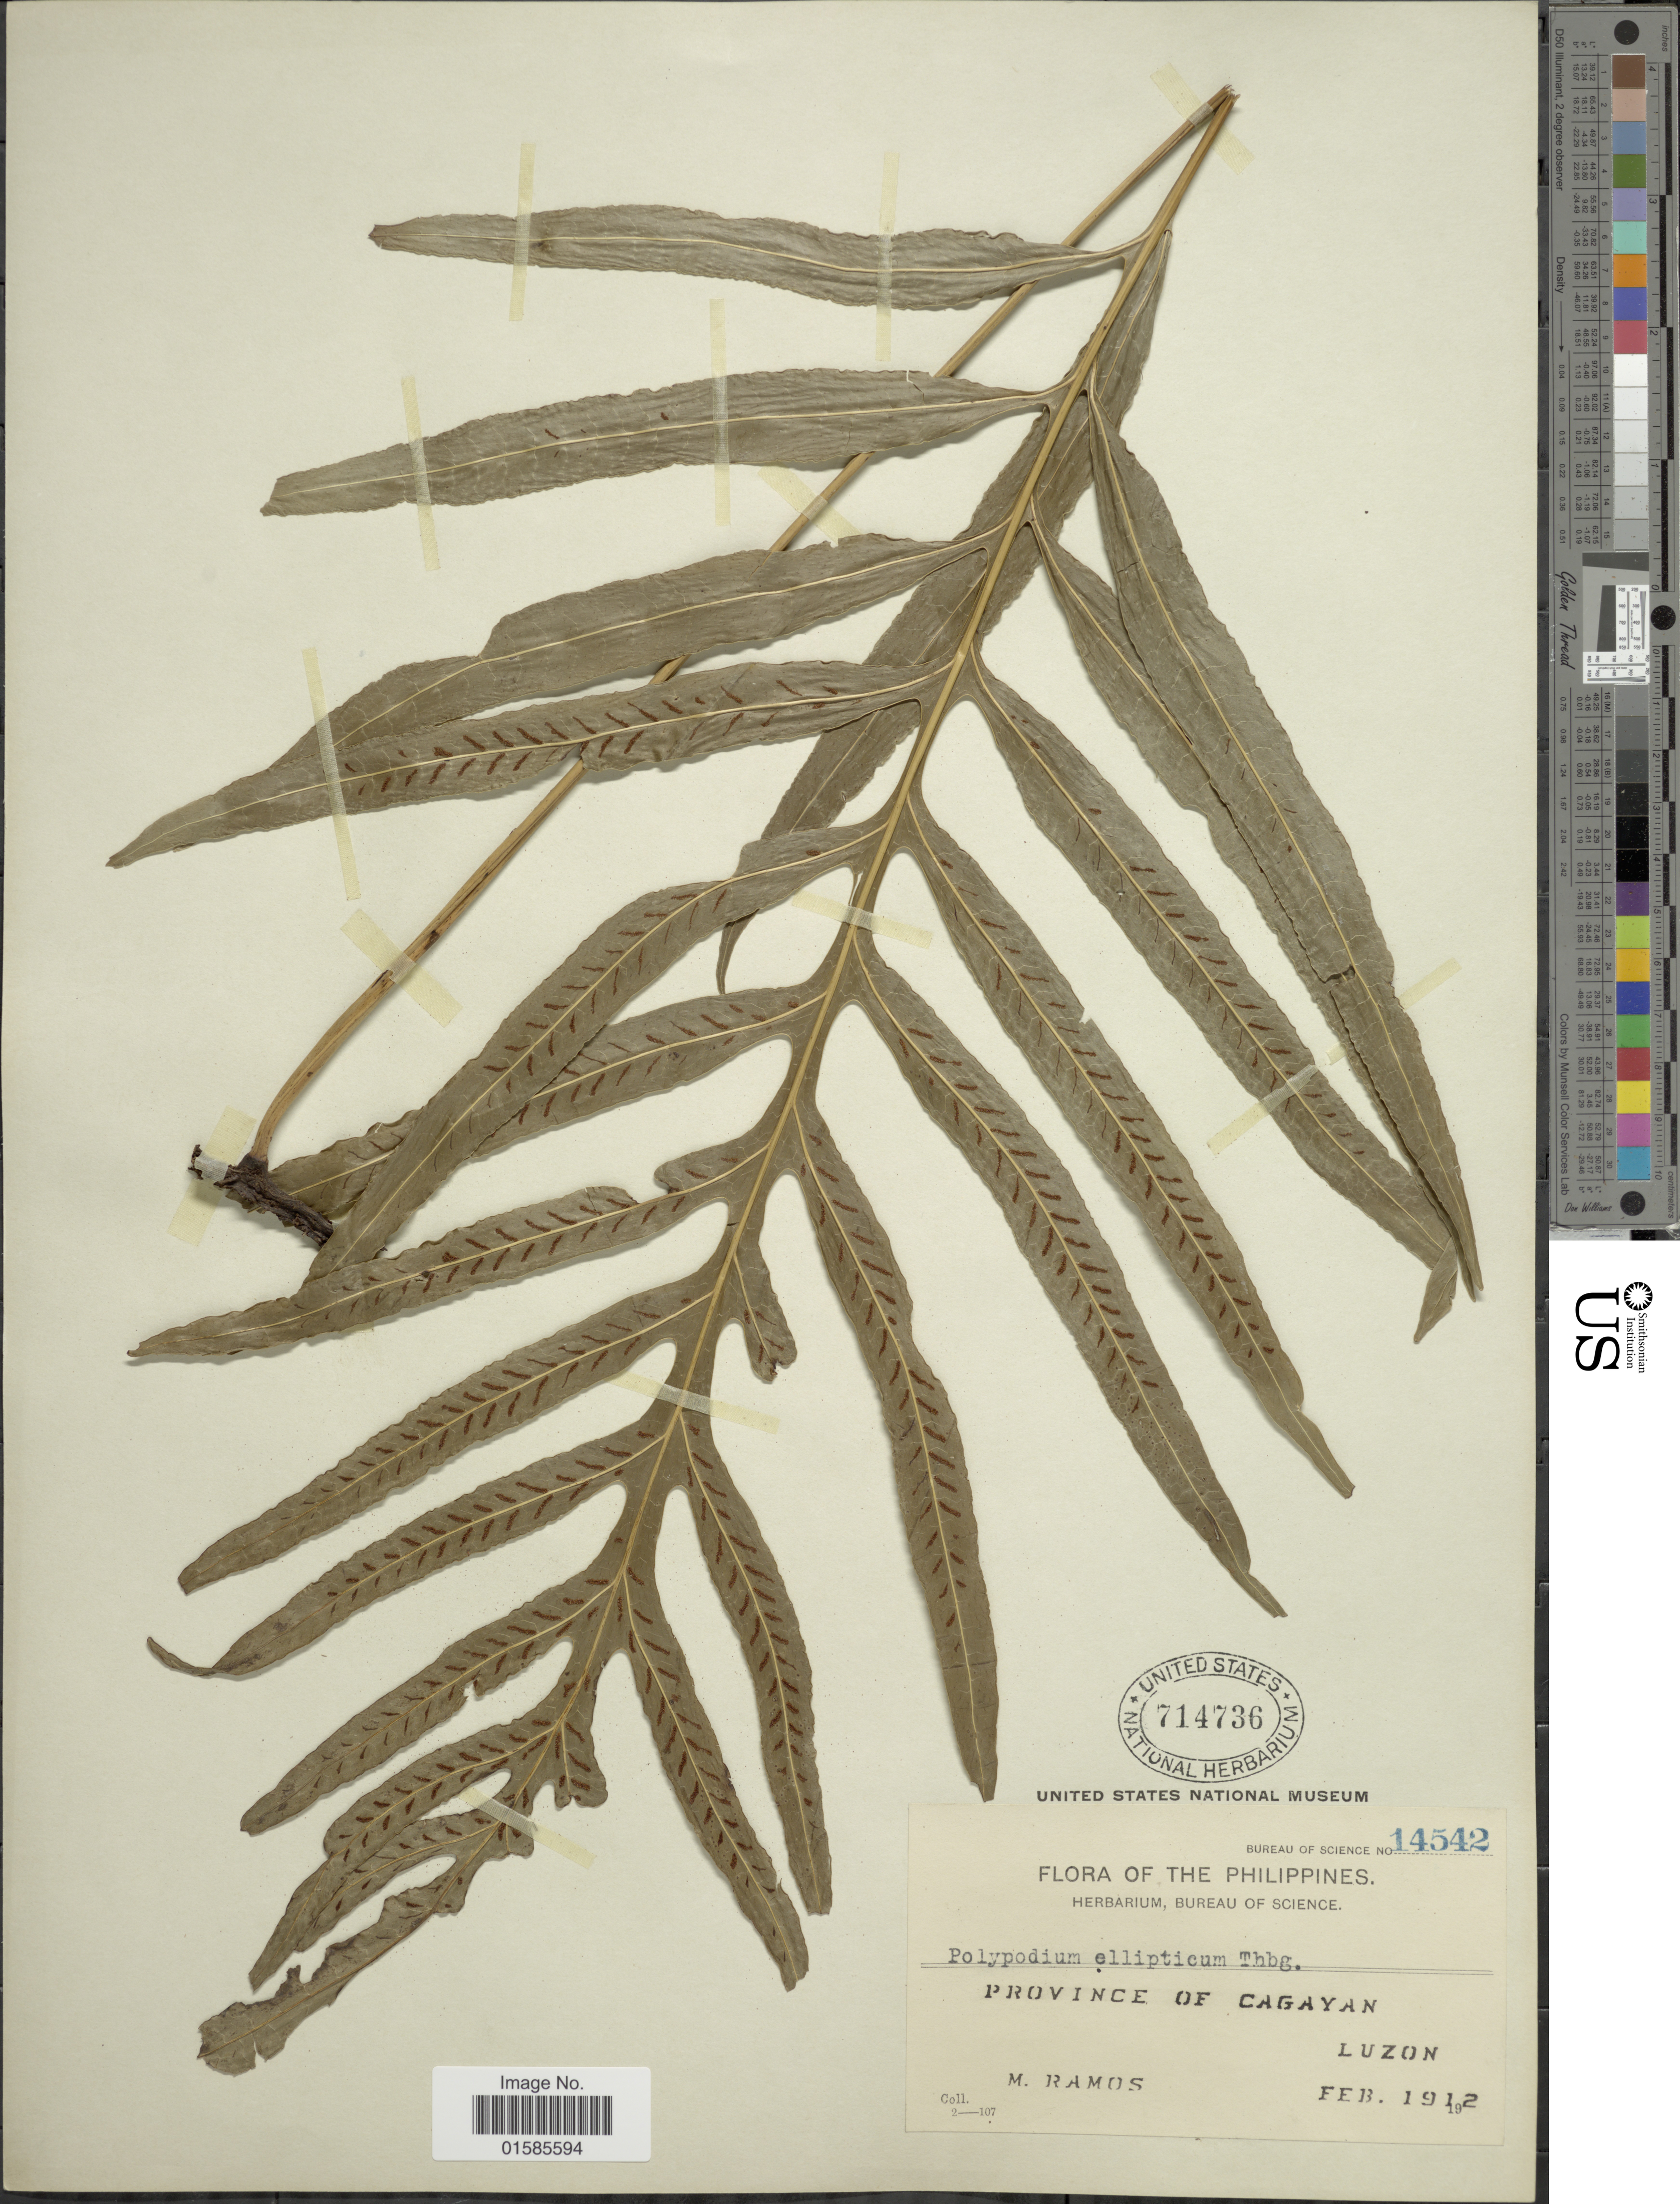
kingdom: Plantae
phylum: Tracheophyta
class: Polypodiopsida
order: Polypodiales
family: Polypodiaceae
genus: Leptochilus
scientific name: Leptochilus ellipticus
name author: (Thunb.) Noot.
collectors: M. Ramos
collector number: Bureau of Science 14542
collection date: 1912-02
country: Philippines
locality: The Philippines, Province of Cagayan, Luzon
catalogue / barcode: US 714736